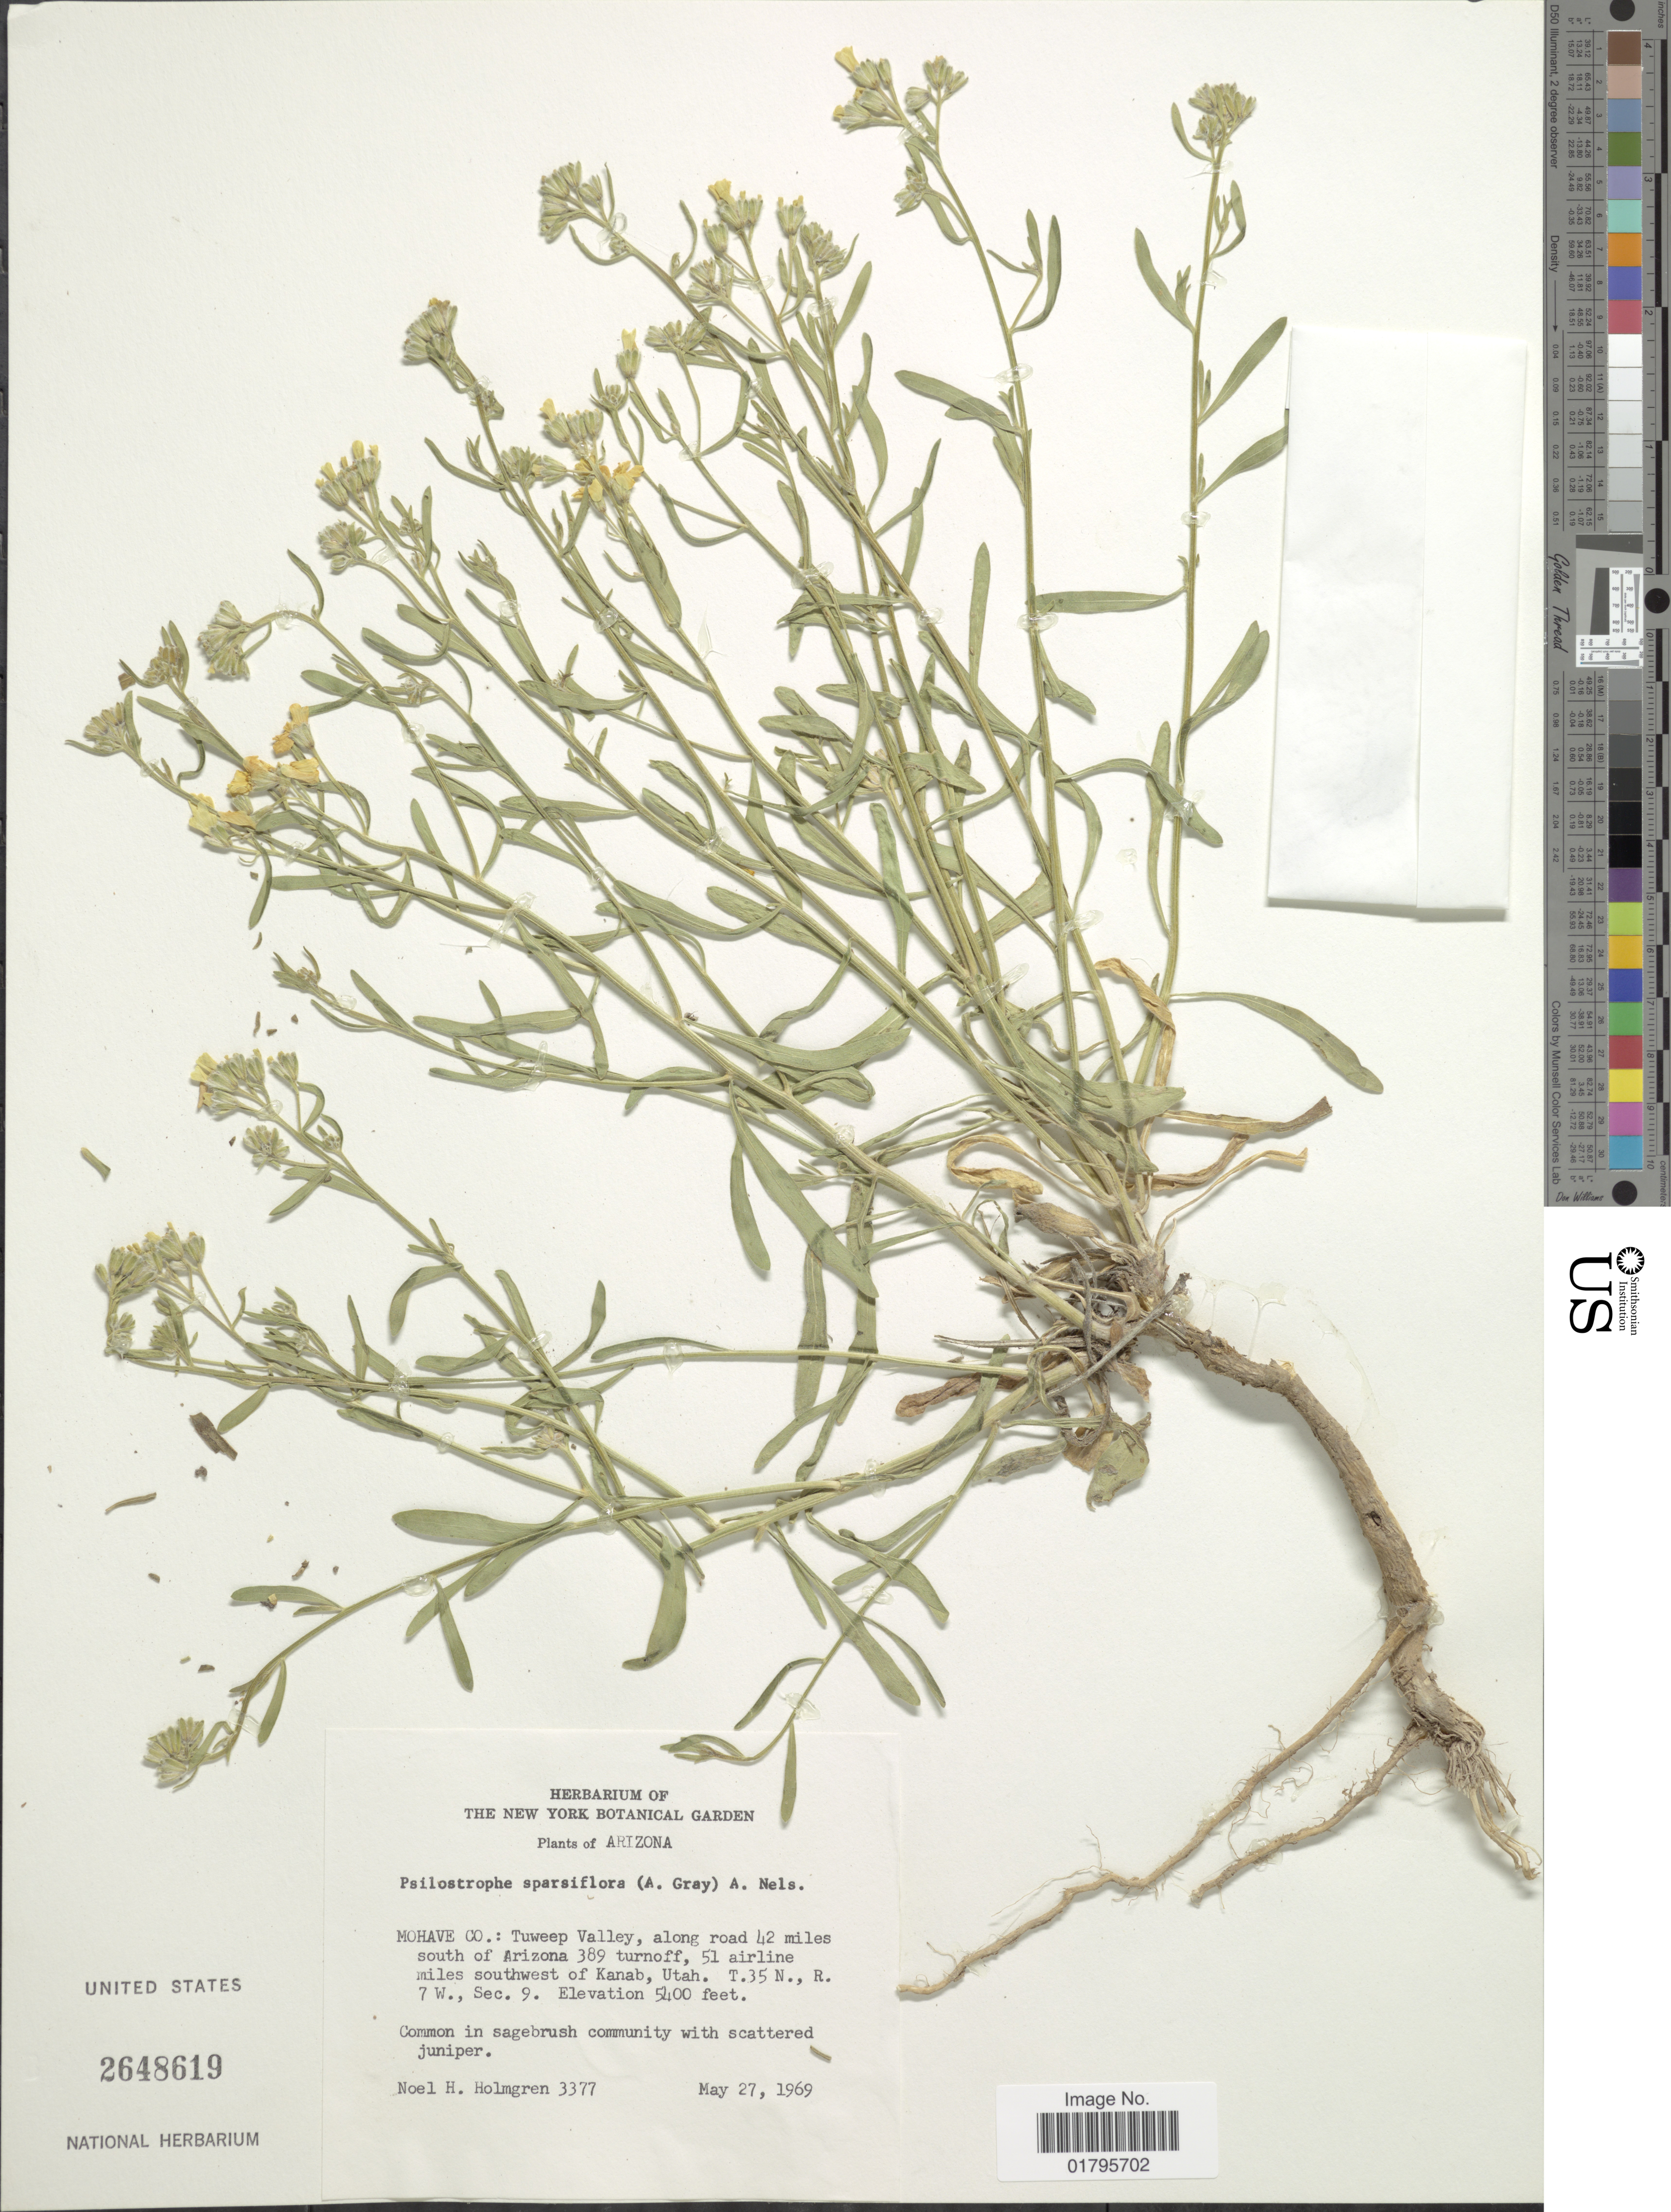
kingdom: Plantae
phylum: Tracheophyta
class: Magnoliopsida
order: Asterales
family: Asteraceae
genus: Psilostrophe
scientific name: Psilostrophe sparsiflora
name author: (A. Gray) A. Nelson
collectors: N. H. Holmgren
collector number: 3377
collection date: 1969-05-27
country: United States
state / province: Arizona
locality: Mohave Co.: Tuweep Valley, along road 42 miles south of Arizona 389 turnoff, 51 ariline miles southwest of Kanab, Itah. T. 35 N., R. 7 W., Sec. 9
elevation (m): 1646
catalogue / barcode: US 2648619